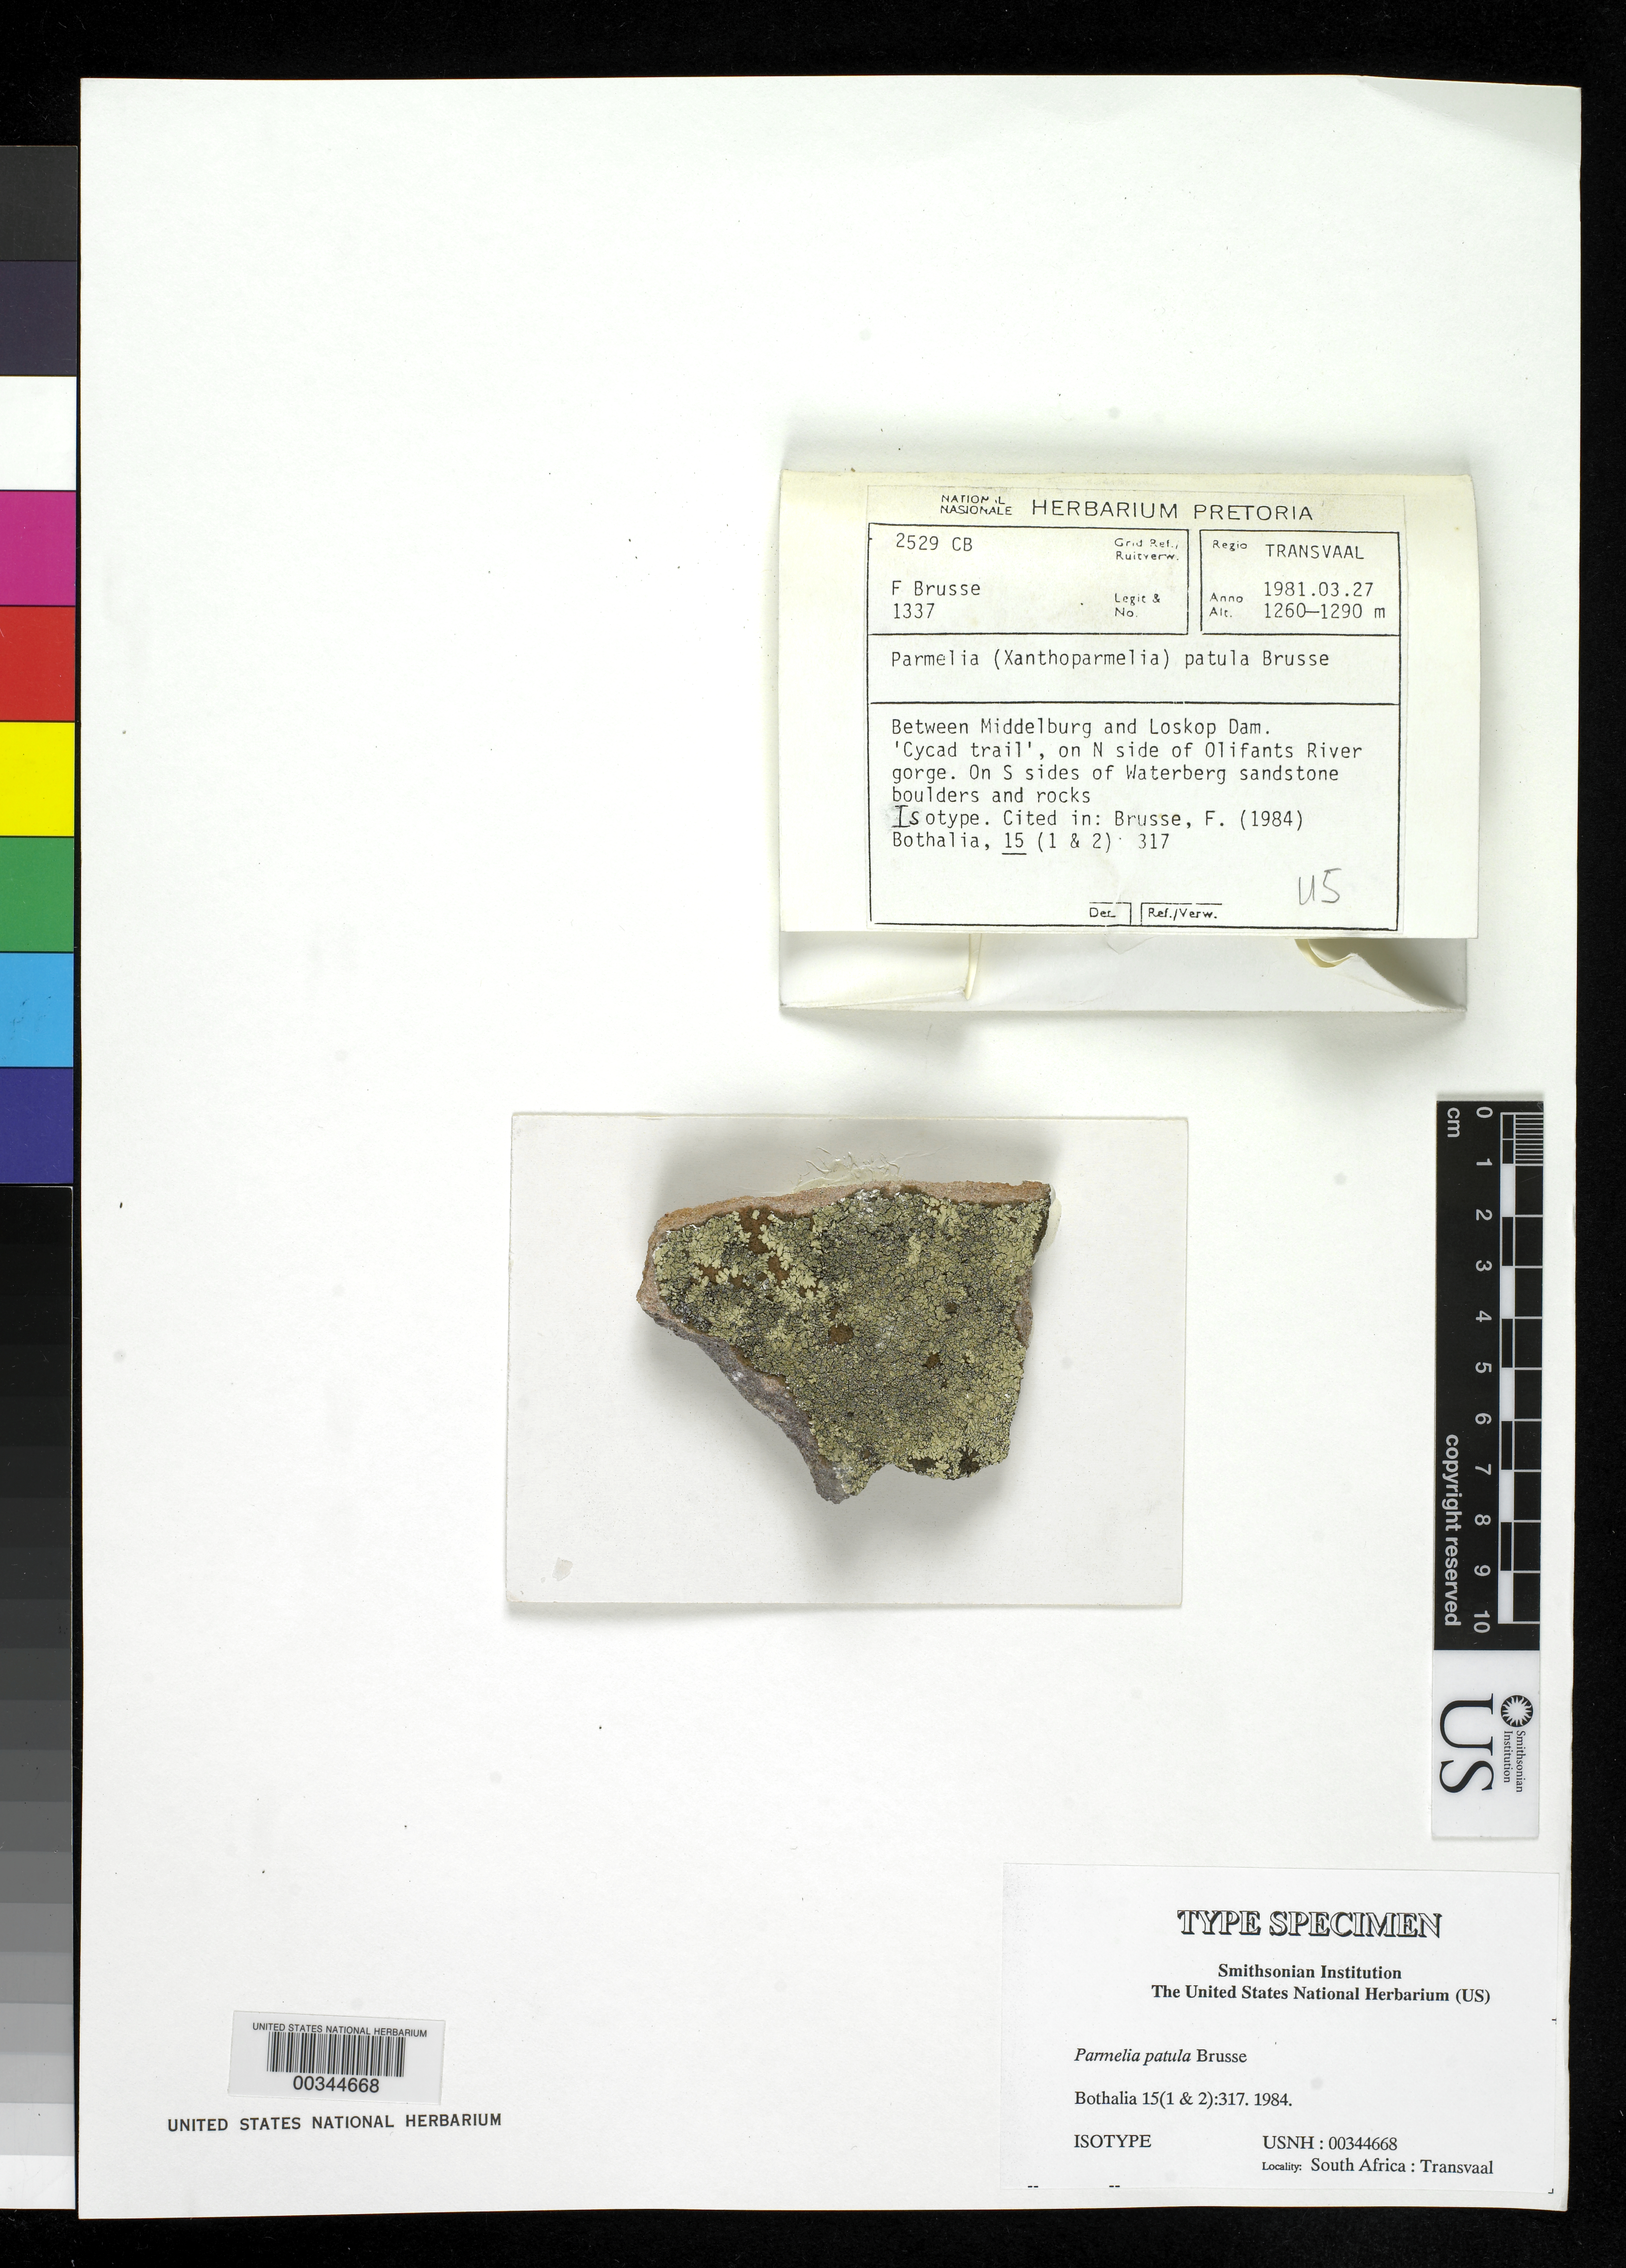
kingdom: Fungi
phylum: Ascomycota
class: Lecanoromycetes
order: Lecanorales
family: Parmeliaceae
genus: Parmelia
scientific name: Parmelia patula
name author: Brusse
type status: Isotype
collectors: F. A. Brusse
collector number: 1337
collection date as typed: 27 Mar 1981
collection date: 1981-03-27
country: South Africa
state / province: Mpumalanga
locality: Between Middleburg & Loskop Dam, 'Cycad Trail', N side of Olifants River Gorge, S sides of Waterberg sandstone boulders. Transvaal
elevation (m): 1260